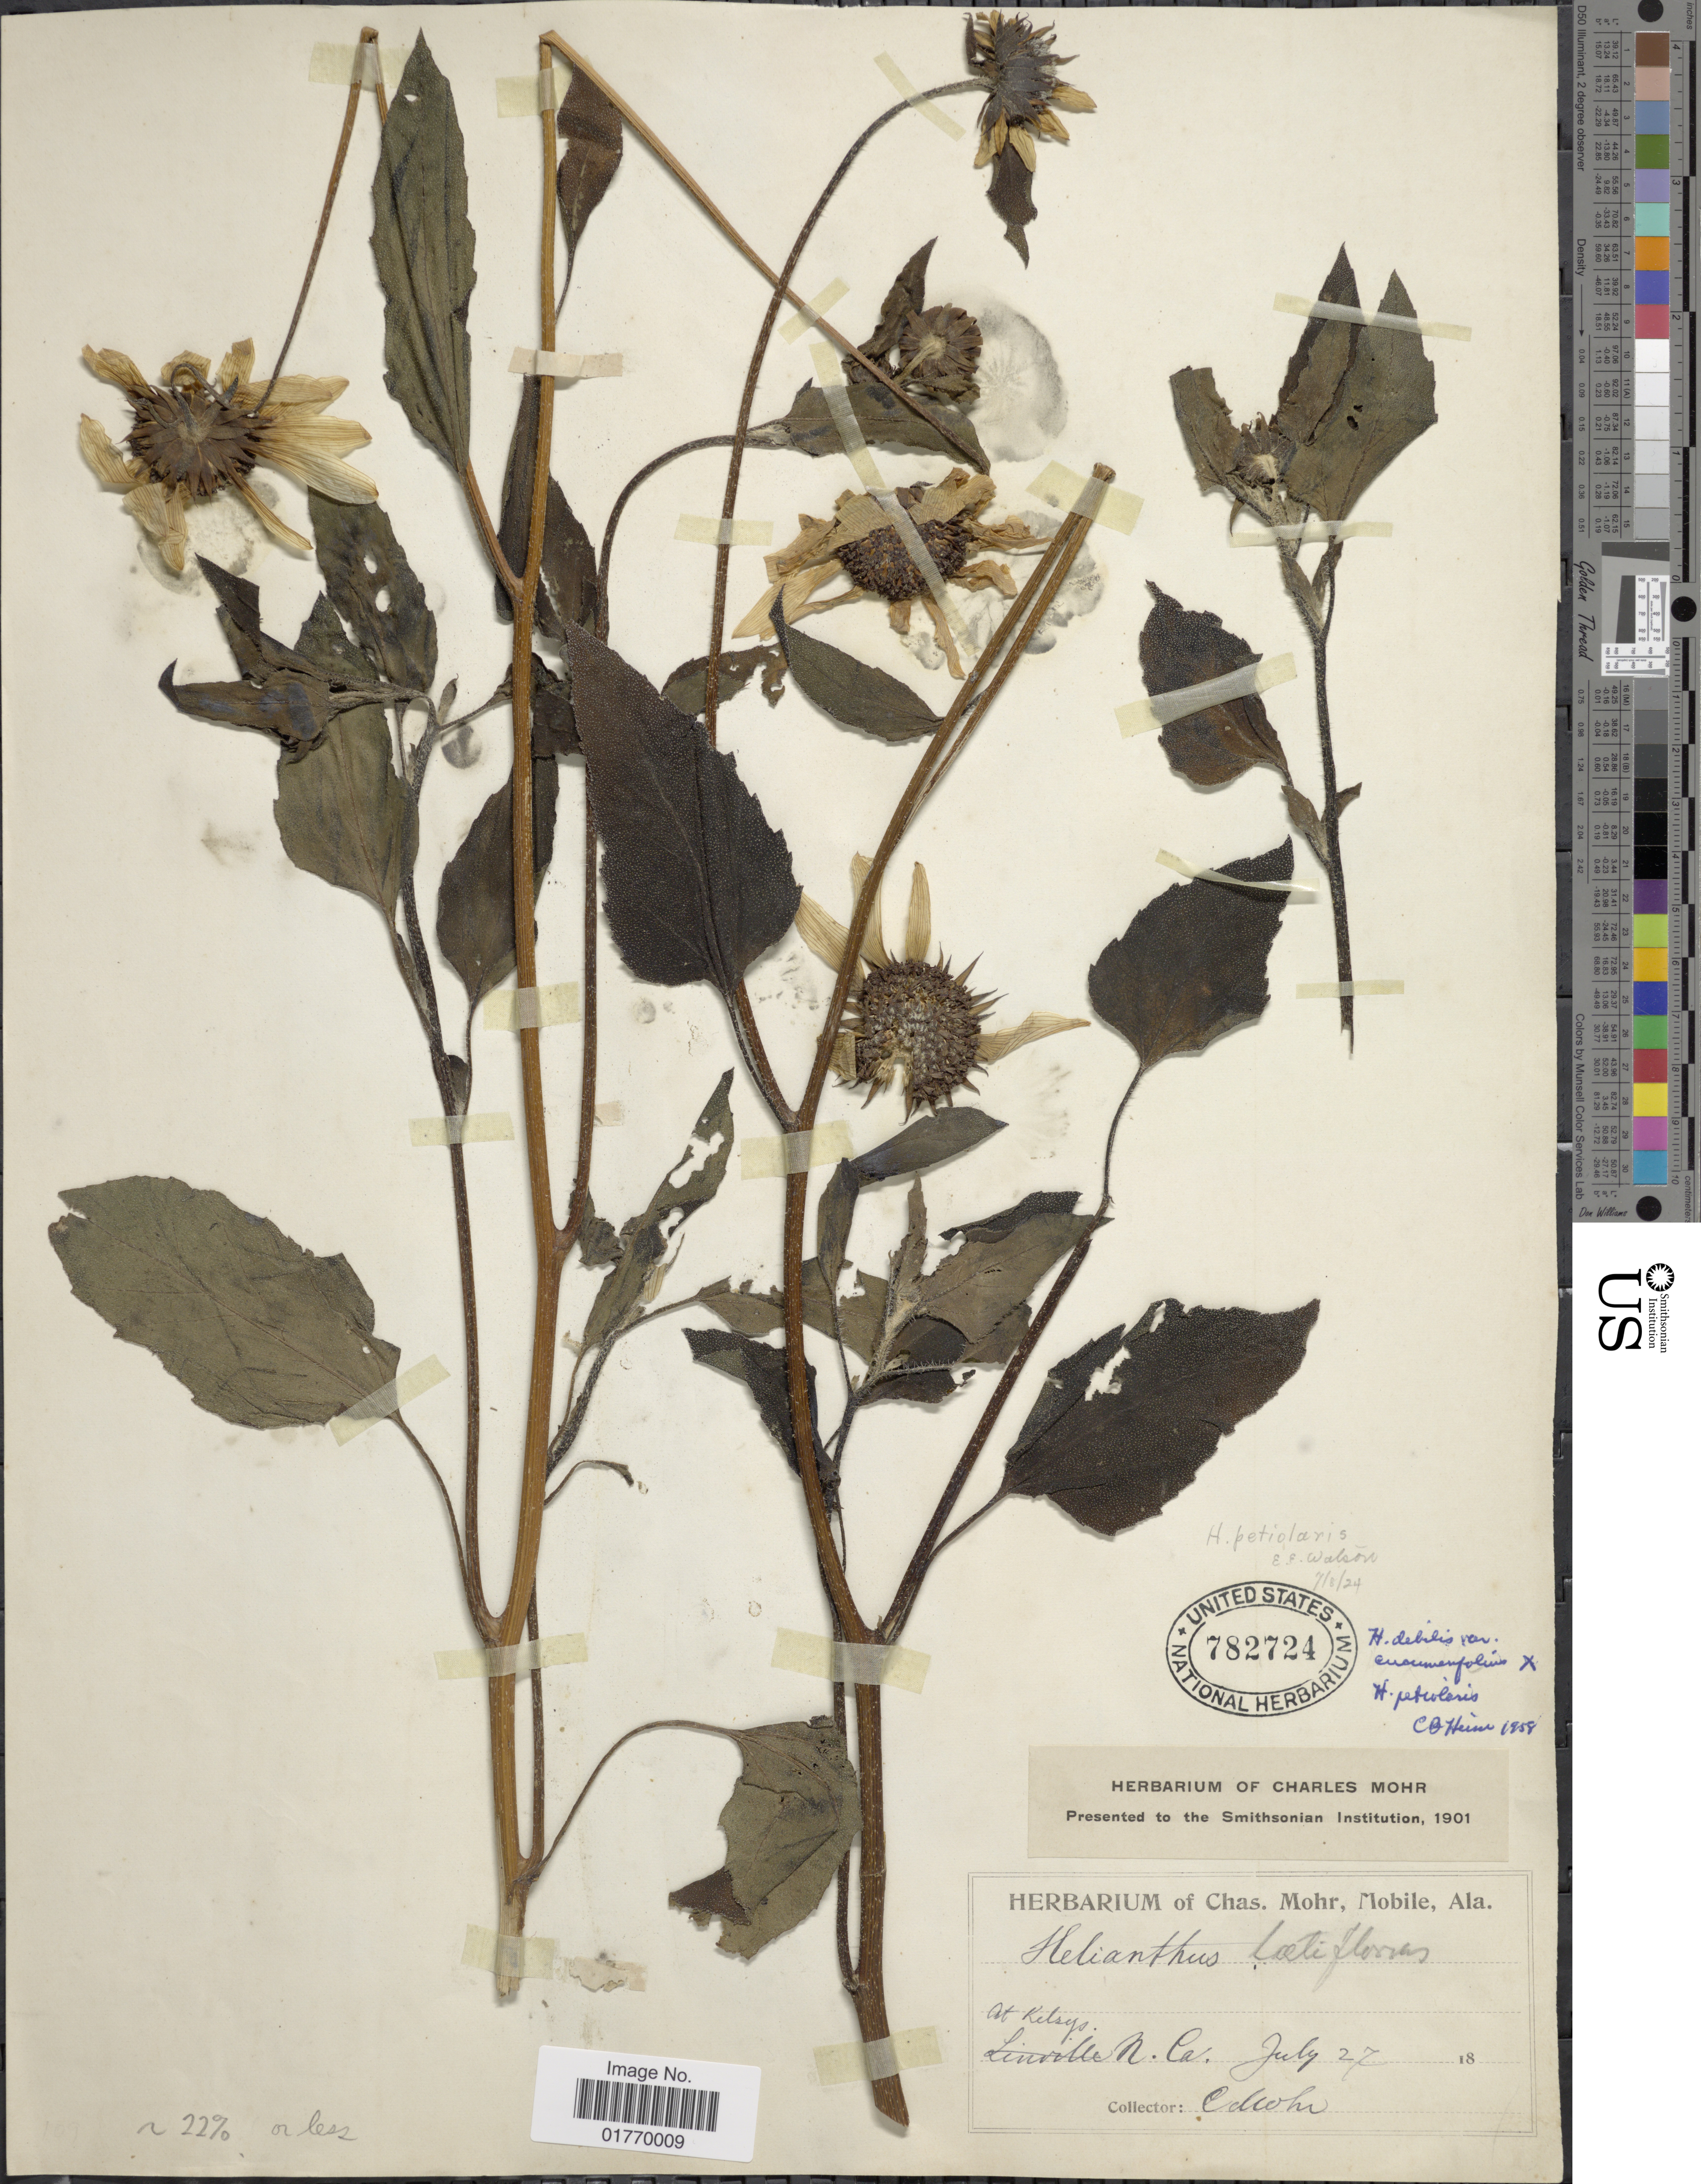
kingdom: Plantae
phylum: Tracheophyta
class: Magnoliopsida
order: Asterales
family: Asteraceae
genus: Helianthus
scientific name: Helianthus debilis subsp. cucumerifolius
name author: (Torr. & A. Gray) Heiser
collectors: C. T. Mohr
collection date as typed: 18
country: United States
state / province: North Carolina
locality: At Kelsys, N. Ca.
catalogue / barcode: US 782724